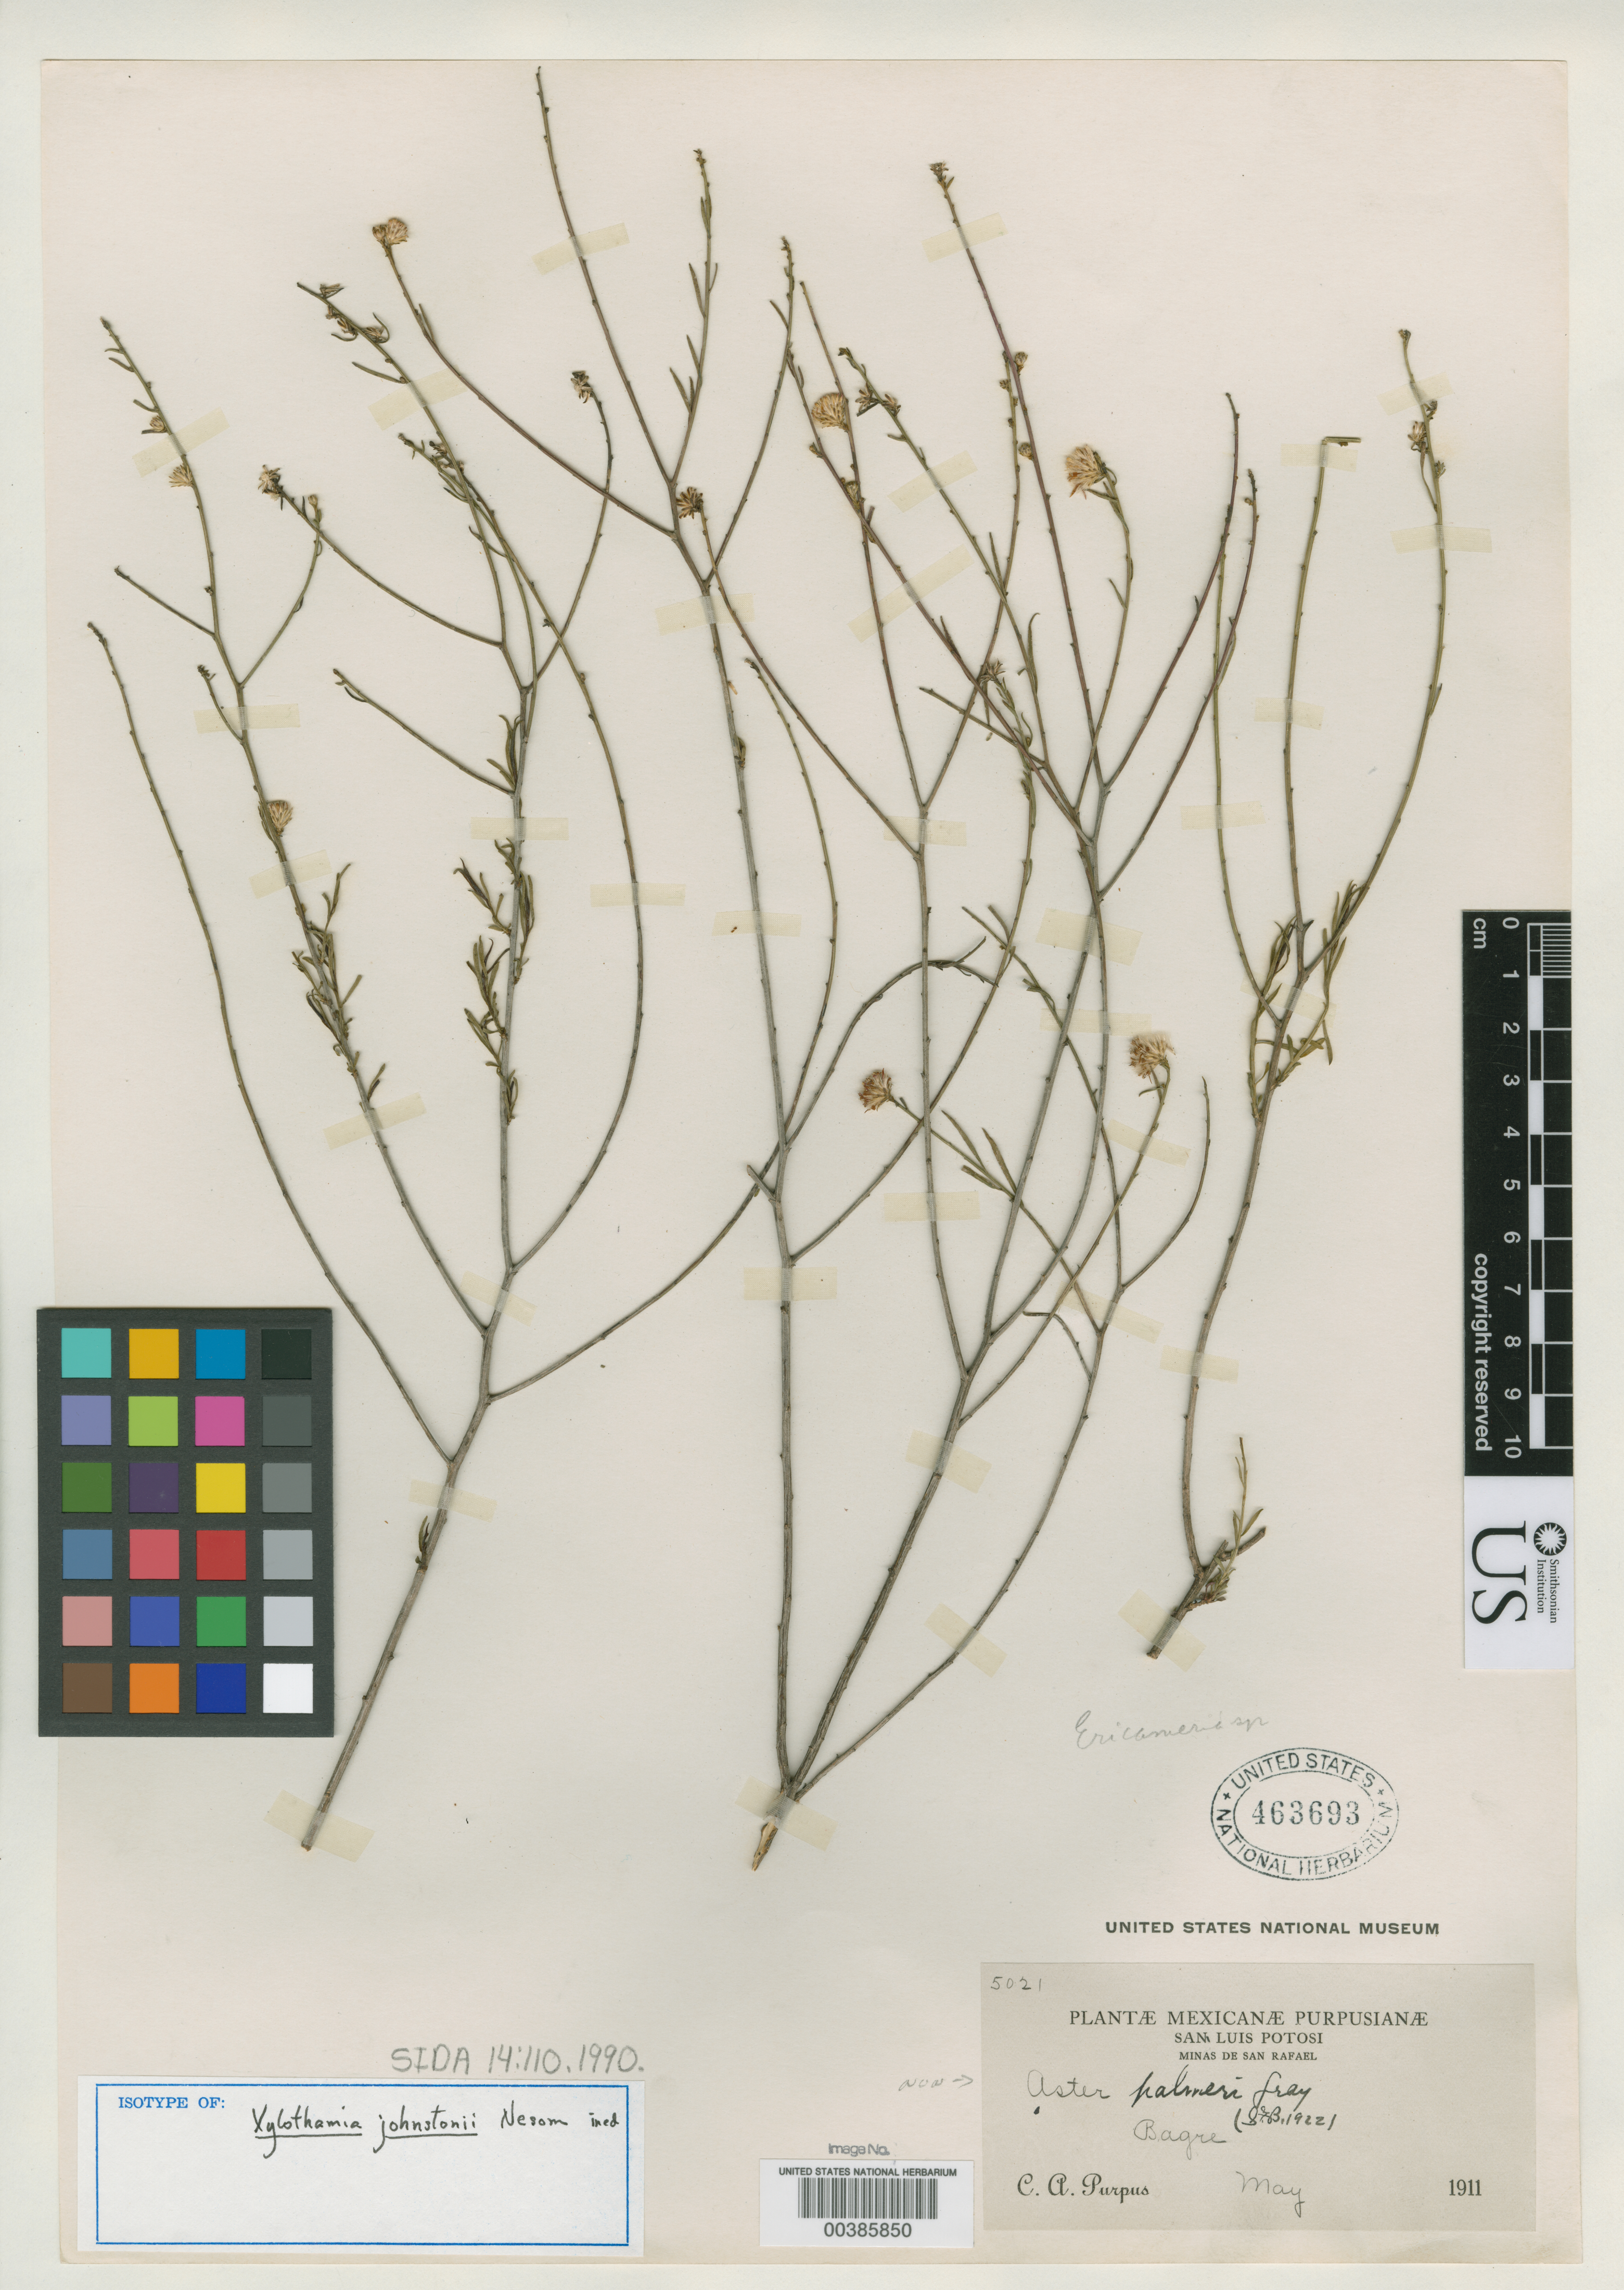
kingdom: Plantae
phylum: Tracheophyta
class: Magnoliopsida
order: Asterales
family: Asteraceae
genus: Xylothamia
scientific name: Xylothamia johnstonii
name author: G.L. Nesom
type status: Isotype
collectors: C. A. Purpus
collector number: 5021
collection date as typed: May 1911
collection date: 1911-05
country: Mexico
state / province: San Luis Potosi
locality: Minas de San Rafael, Bagre.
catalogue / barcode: US 463693